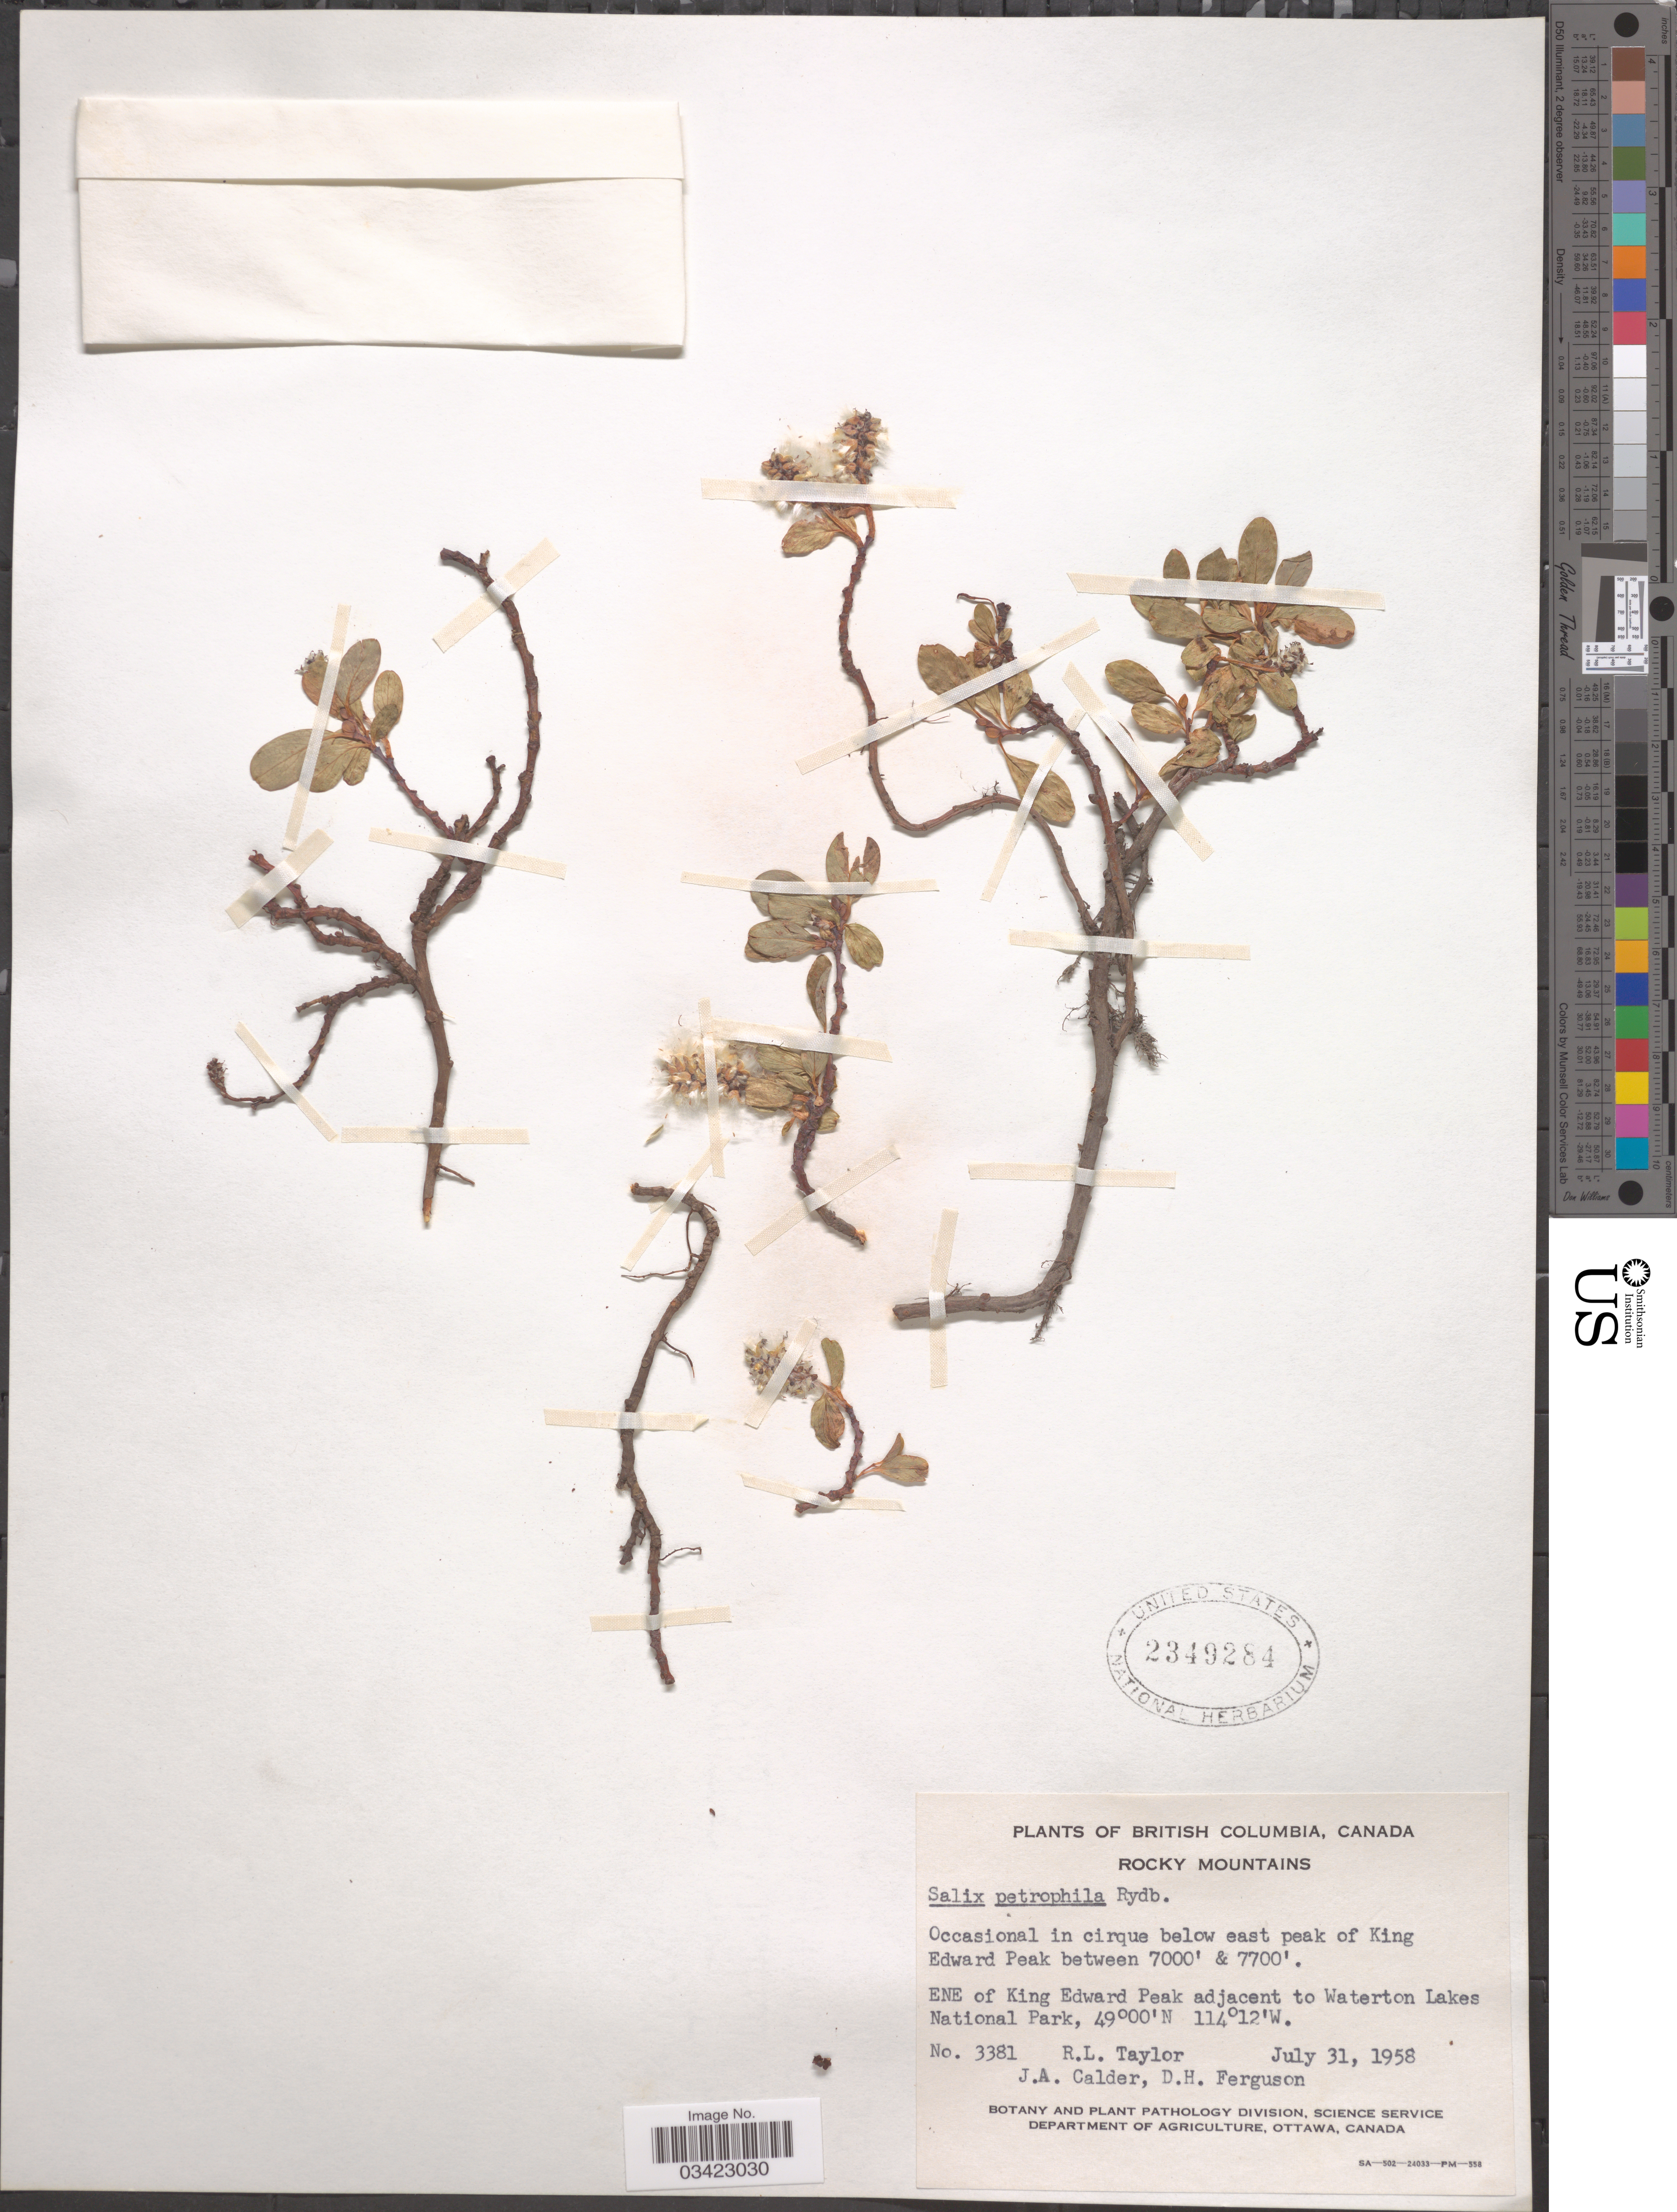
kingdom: Plantae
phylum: Tracheophyta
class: Magnoliopsida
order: Malpighiales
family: Salicaceae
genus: Salix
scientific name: Salix anglorum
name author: Cham.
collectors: R. Taylor, J. A. Calder & D. Ferguson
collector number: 3381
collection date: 1958-07-31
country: Canada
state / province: British Columbia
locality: Rocky Mountains. ENE of King Edward Peak adjacent to Waterton Lakes National Park. Cirque below east peak of King Edward Peak.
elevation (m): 2134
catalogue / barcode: US 2349284